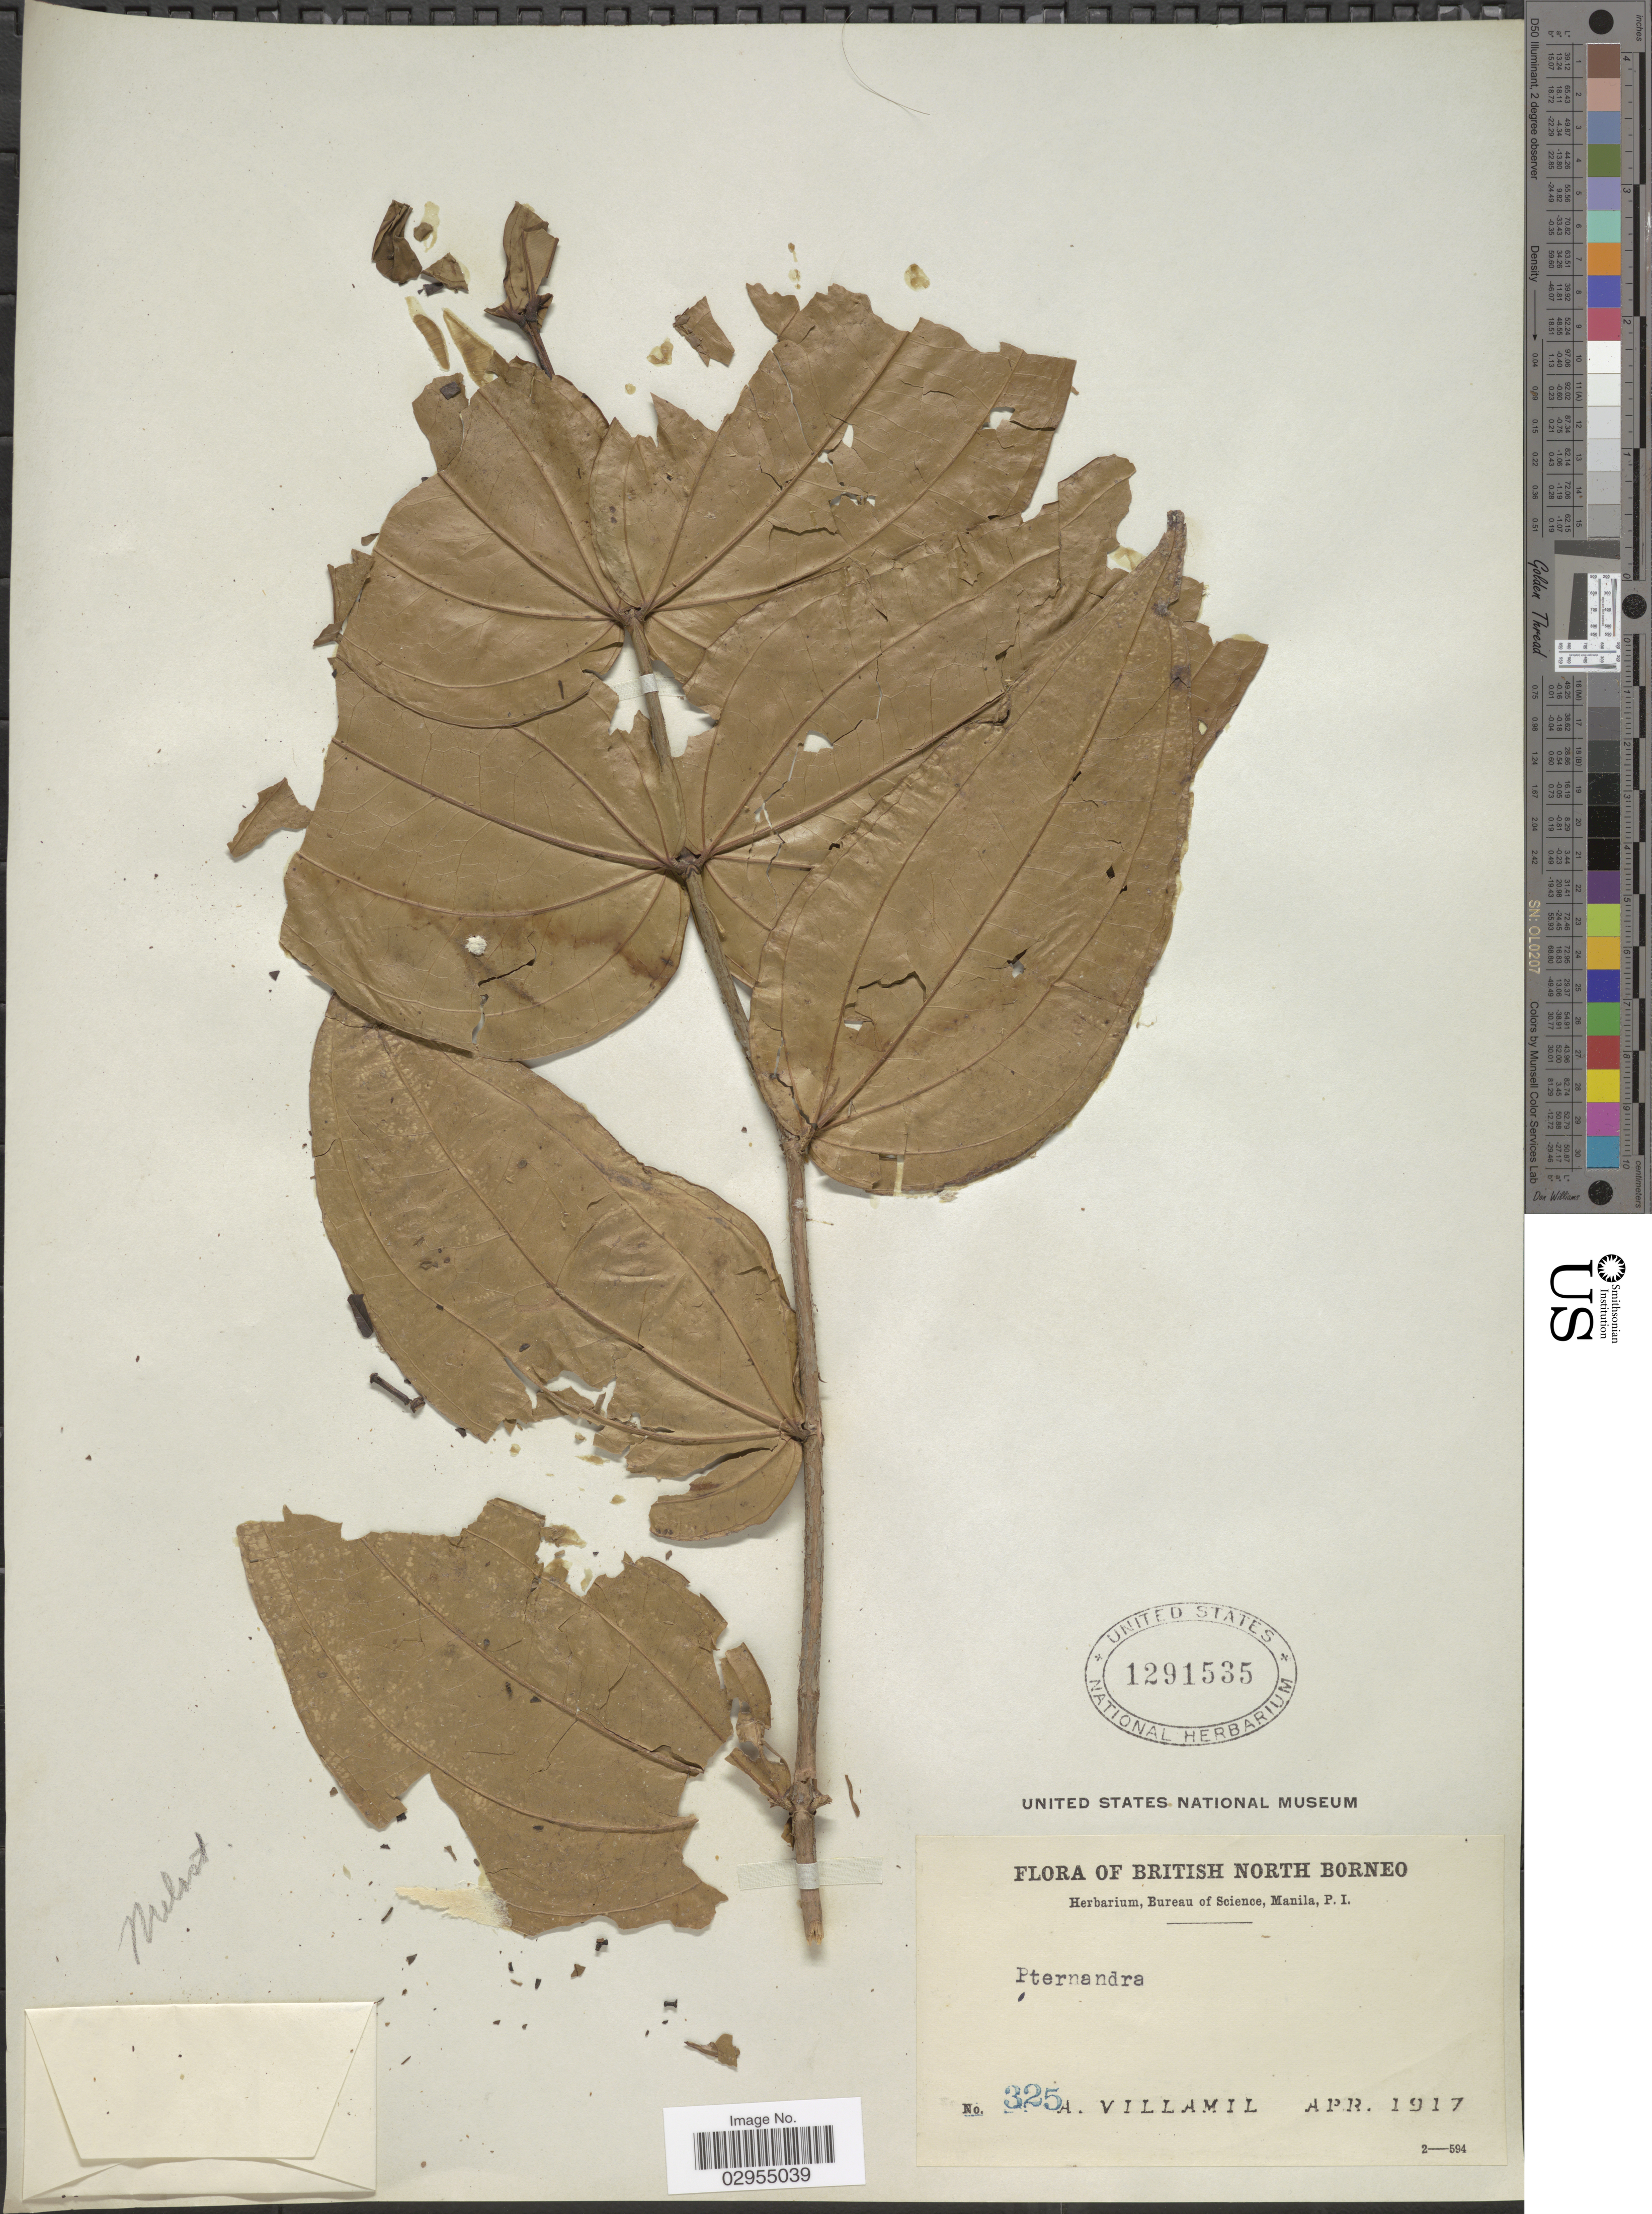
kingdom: Plantae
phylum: Tracheophyta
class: Magnoliopsida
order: Myrtales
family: Melastomataceae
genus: Pternandra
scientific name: Pternandra sp.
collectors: A. Villamil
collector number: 325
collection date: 1917-04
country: Malaysia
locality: British North Borneo.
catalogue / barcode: US 1291535